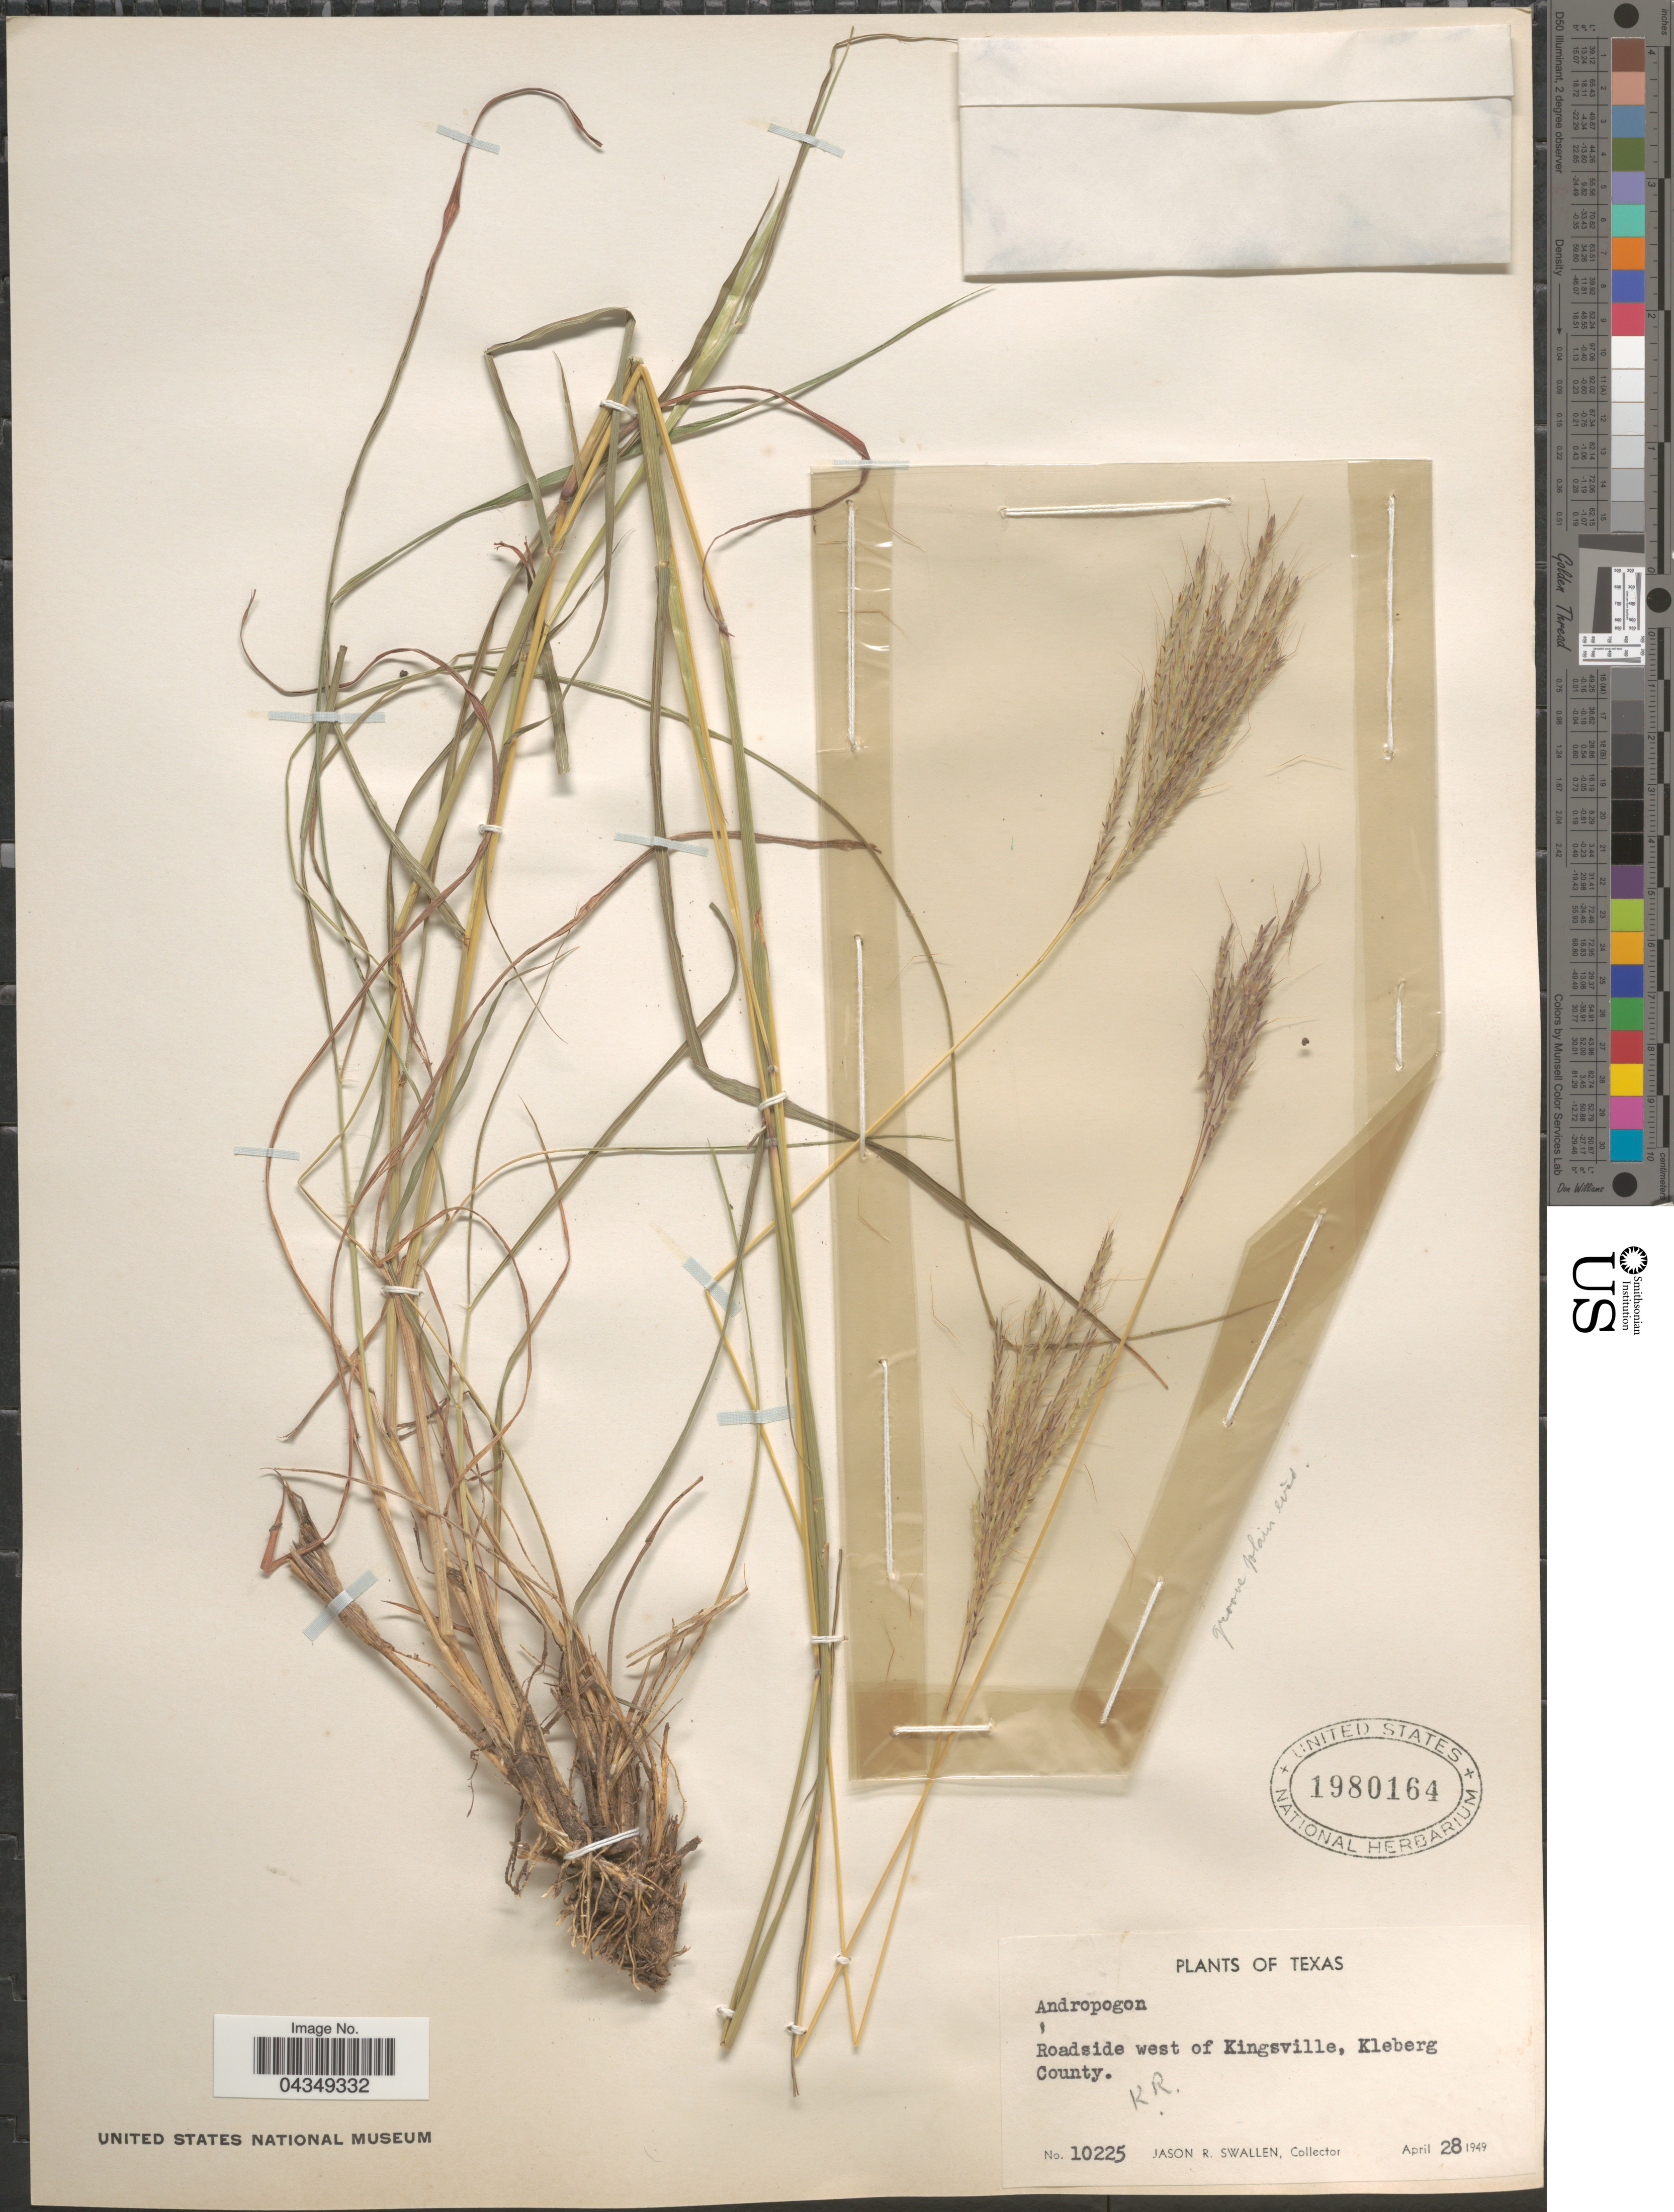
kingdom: Plantae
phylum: Tracheophyta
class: Liliopsida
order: Poales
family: Poaceae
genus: Bothriochloa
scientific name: Bothriochloa ischaemum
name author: (L.) Keng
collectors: J. R. Swallen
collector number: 10225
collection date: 1949-04-28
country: United States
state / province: Texas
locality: Roadside west of Kingsville, Kleberg County.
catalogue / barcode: US 1980164